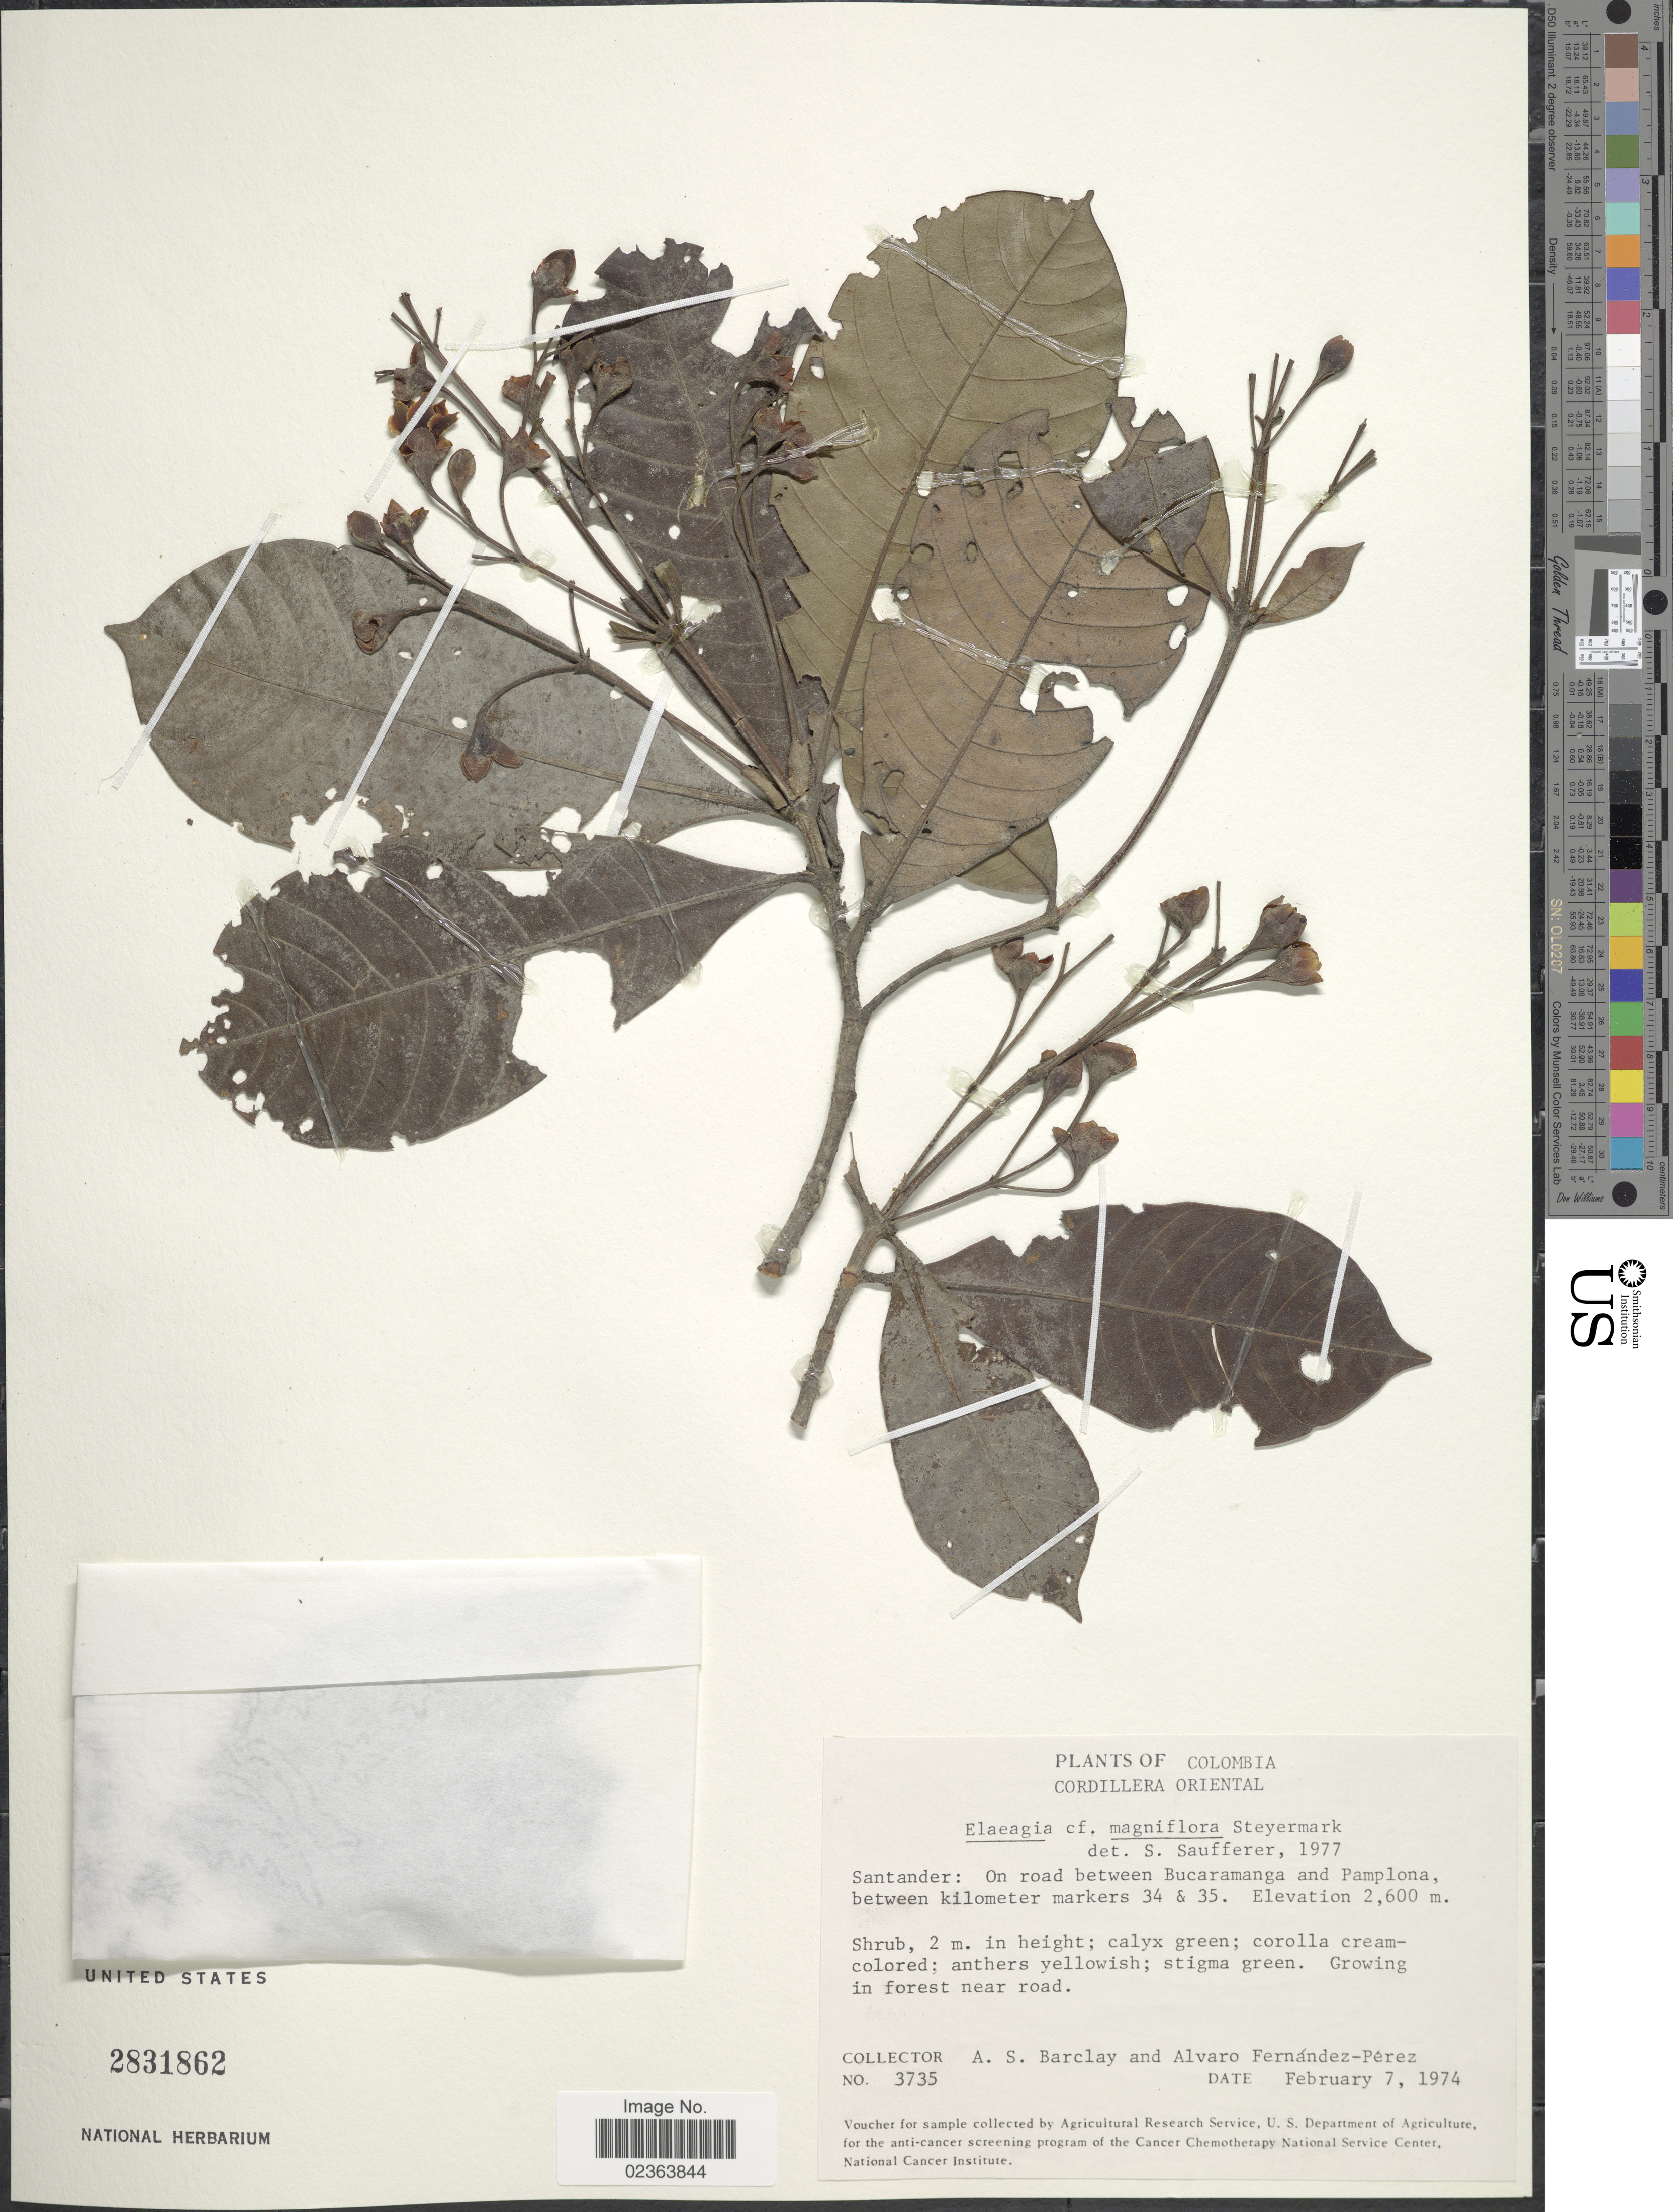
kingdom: Plantae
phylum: Tracheophyta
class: Magnoliopsida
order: Gentianales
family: Rubiaceae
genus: Elaeagia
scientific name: Elaeagia magniflora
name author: Steyerm.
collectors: A. S. Barclay & A. Fernández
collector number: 3735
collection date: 1974-02-07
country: Colombia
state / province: Santander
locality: Santander: On road between Bucaramanga and Pamplona, between kilometer markers 34 & 35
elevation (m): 2600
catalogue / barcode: US 2831862